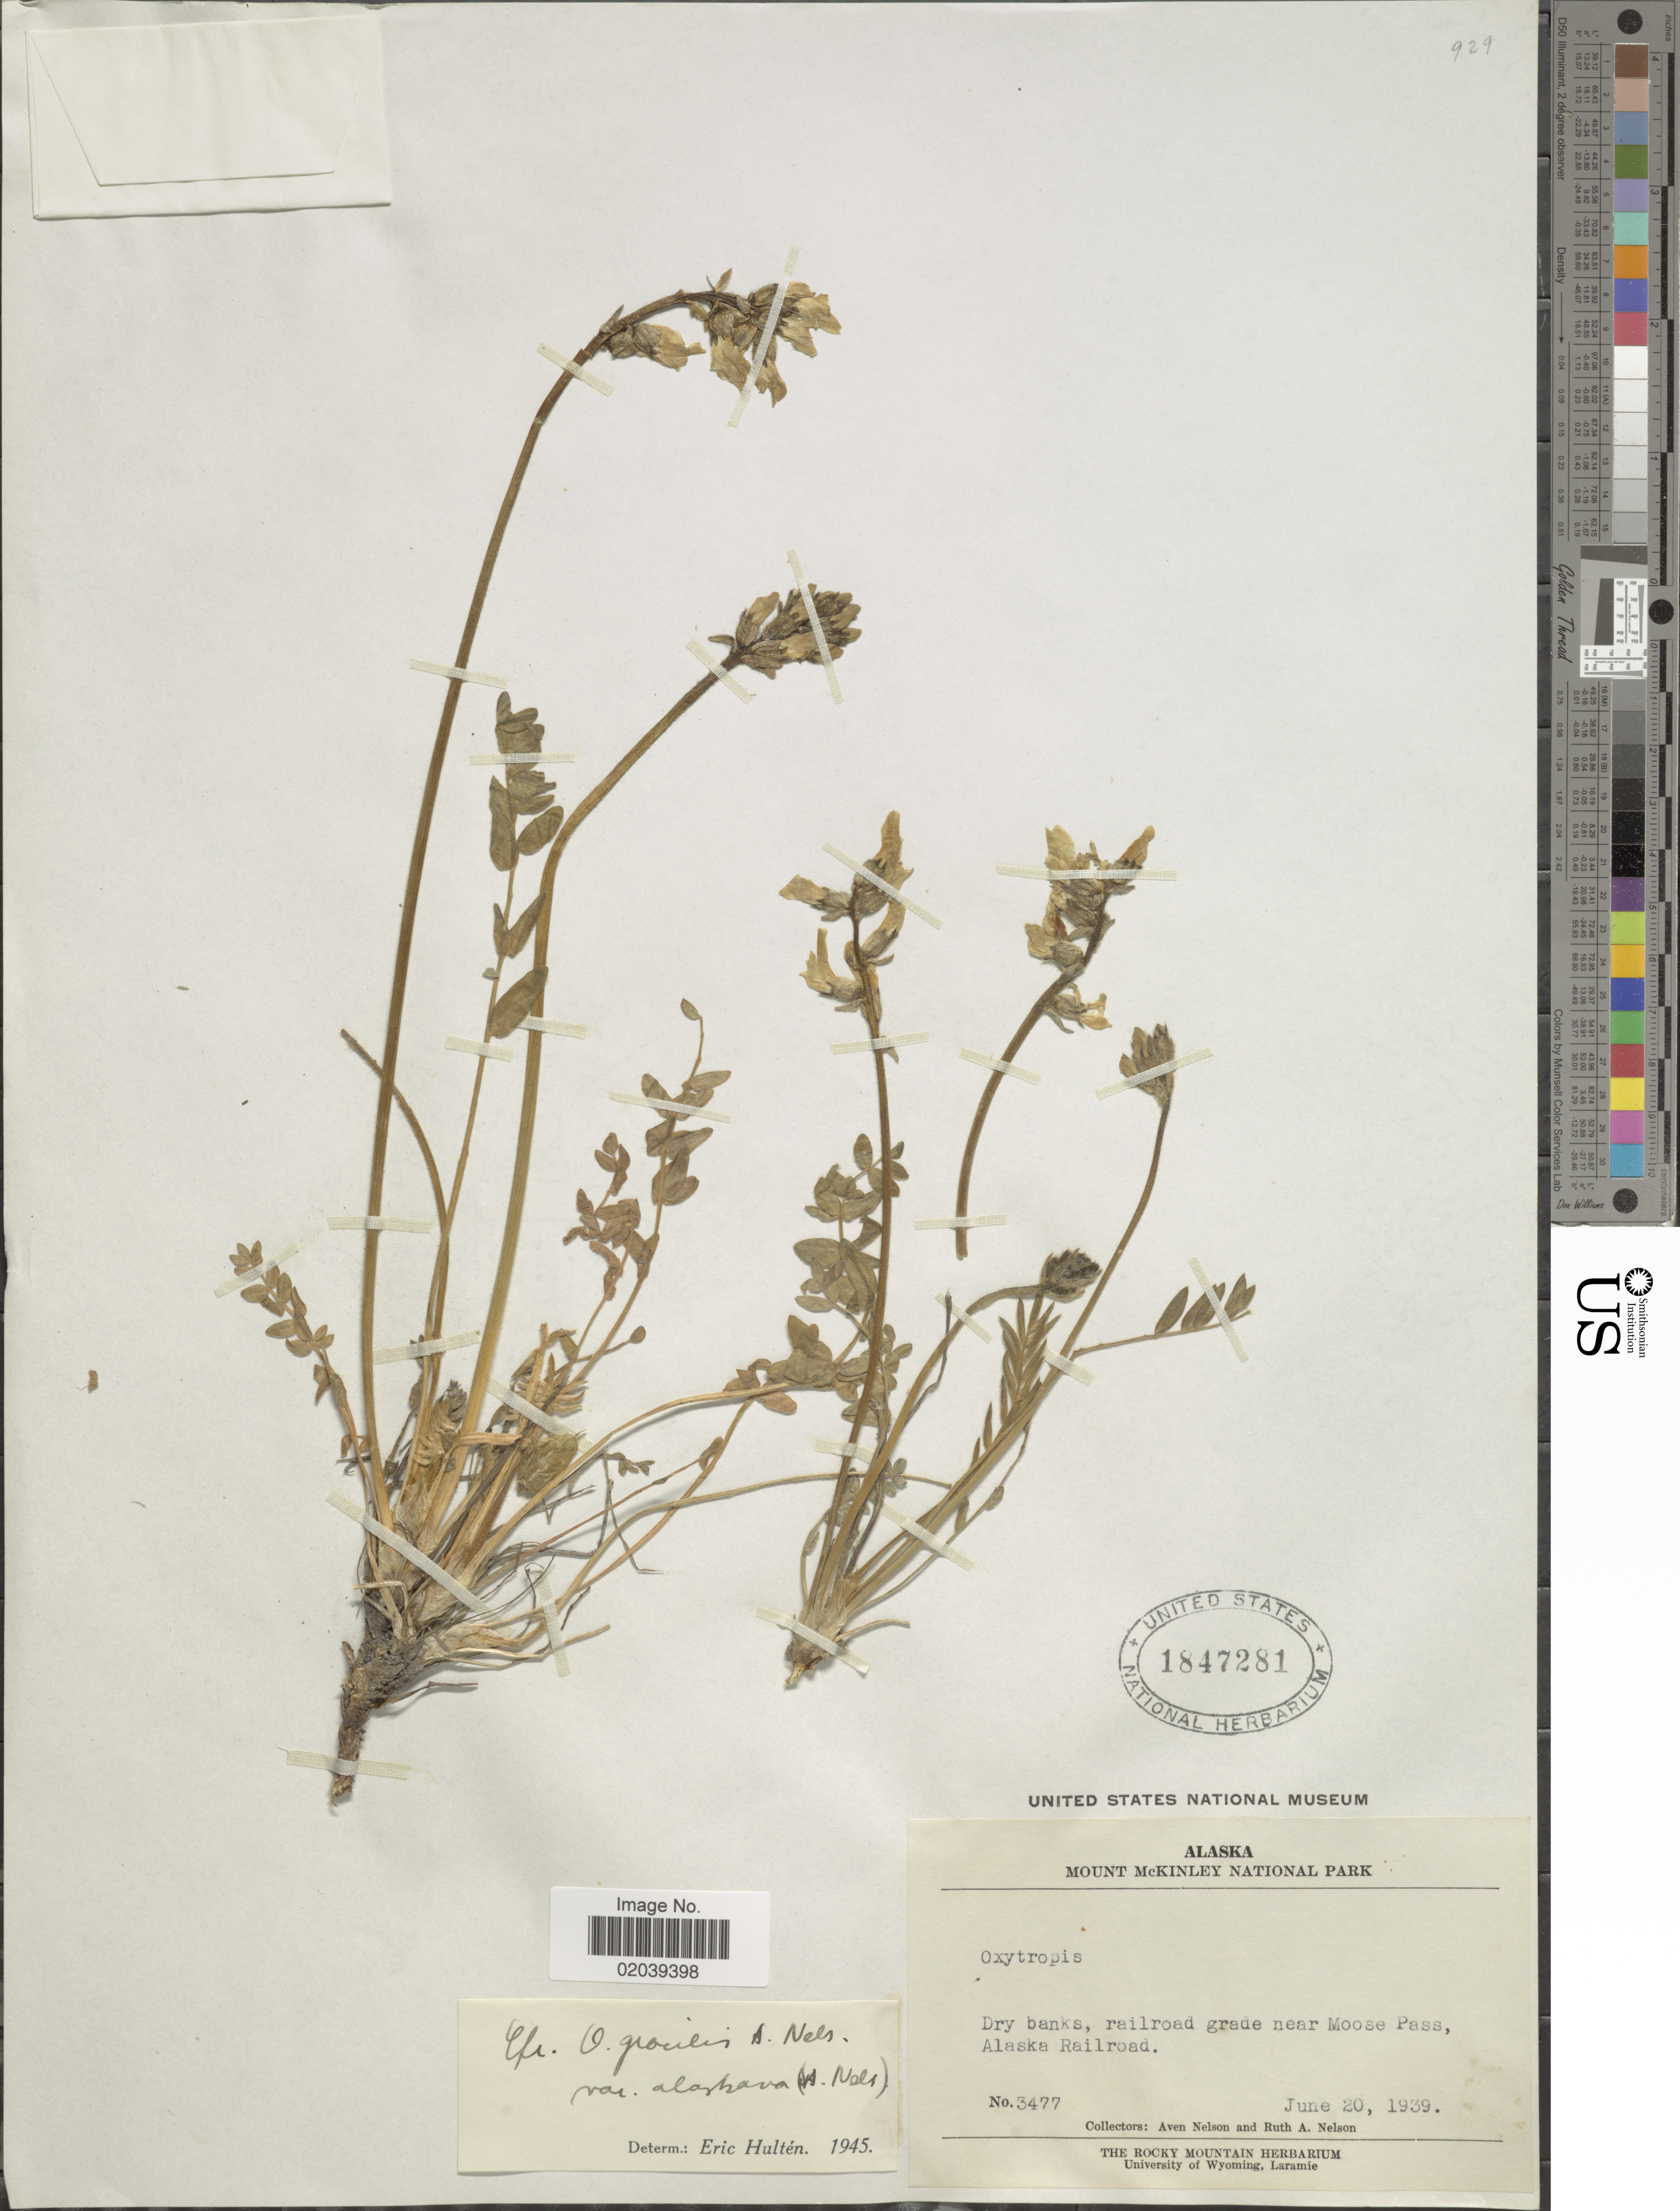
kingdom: Plantae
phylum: Tracheophyta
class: Magnoliopsida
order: Fabales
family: Fabaceae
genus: Oxytropis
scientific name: Oxytropis campestris var. gracilis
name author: (A. Nelson) Barneby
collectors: A. Nelson & R. A. Nelson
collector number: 3477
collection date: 1939-06-20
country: United States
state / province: Alaska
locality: Mount McKinley National Park. Dry banks, railroad grade near Moose Pass, Alaska Railroad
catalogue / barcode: US 1847281